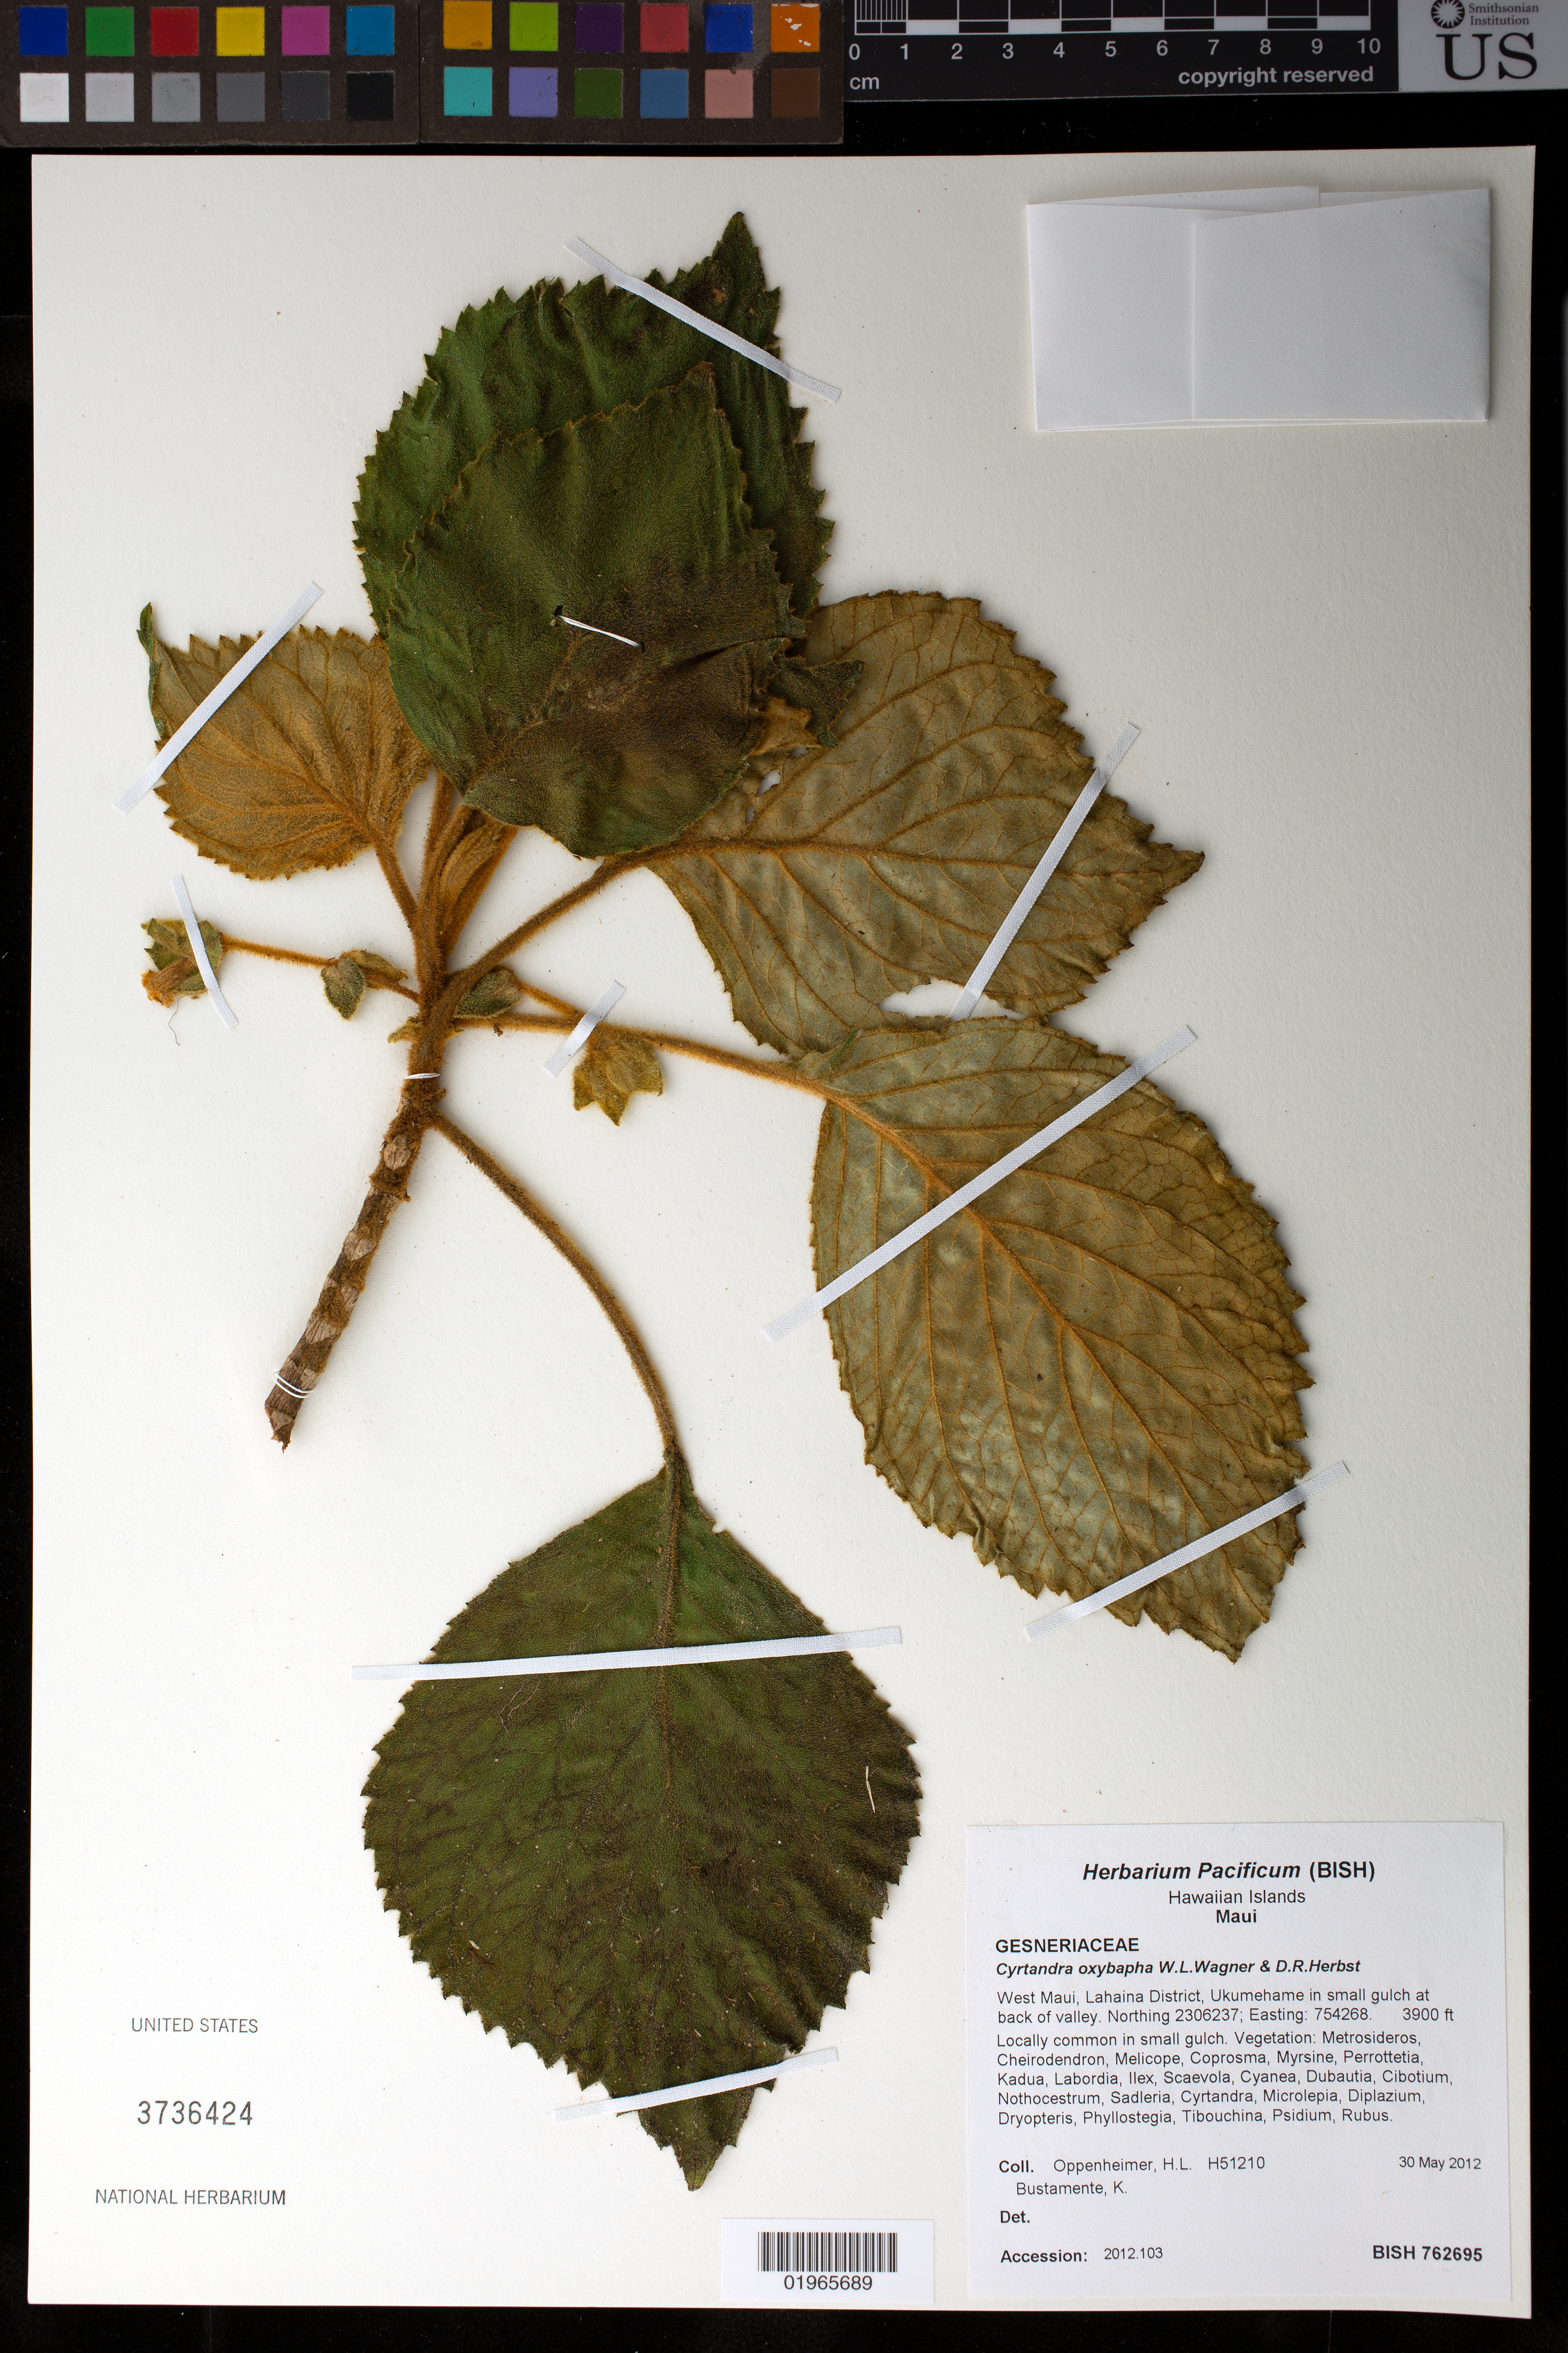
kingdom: Plantae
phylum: Tracheophyta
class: Magnoliopsida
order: Lamiales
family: Gesneriaceae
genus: Cyrtandra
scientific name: Cyrtandra oxybapha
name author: W.L. Wagner & D.R. Herbst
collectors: H. L. Oppenheimer & K. M. Bustamente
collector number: H51210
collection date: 2012-05-30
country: United States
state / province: Hawaii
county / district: Maui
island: Maui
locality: West Maui, Lahaina District, Ukumehame, in small gulch at back of valley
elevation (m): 1189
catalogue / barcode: US 3736424